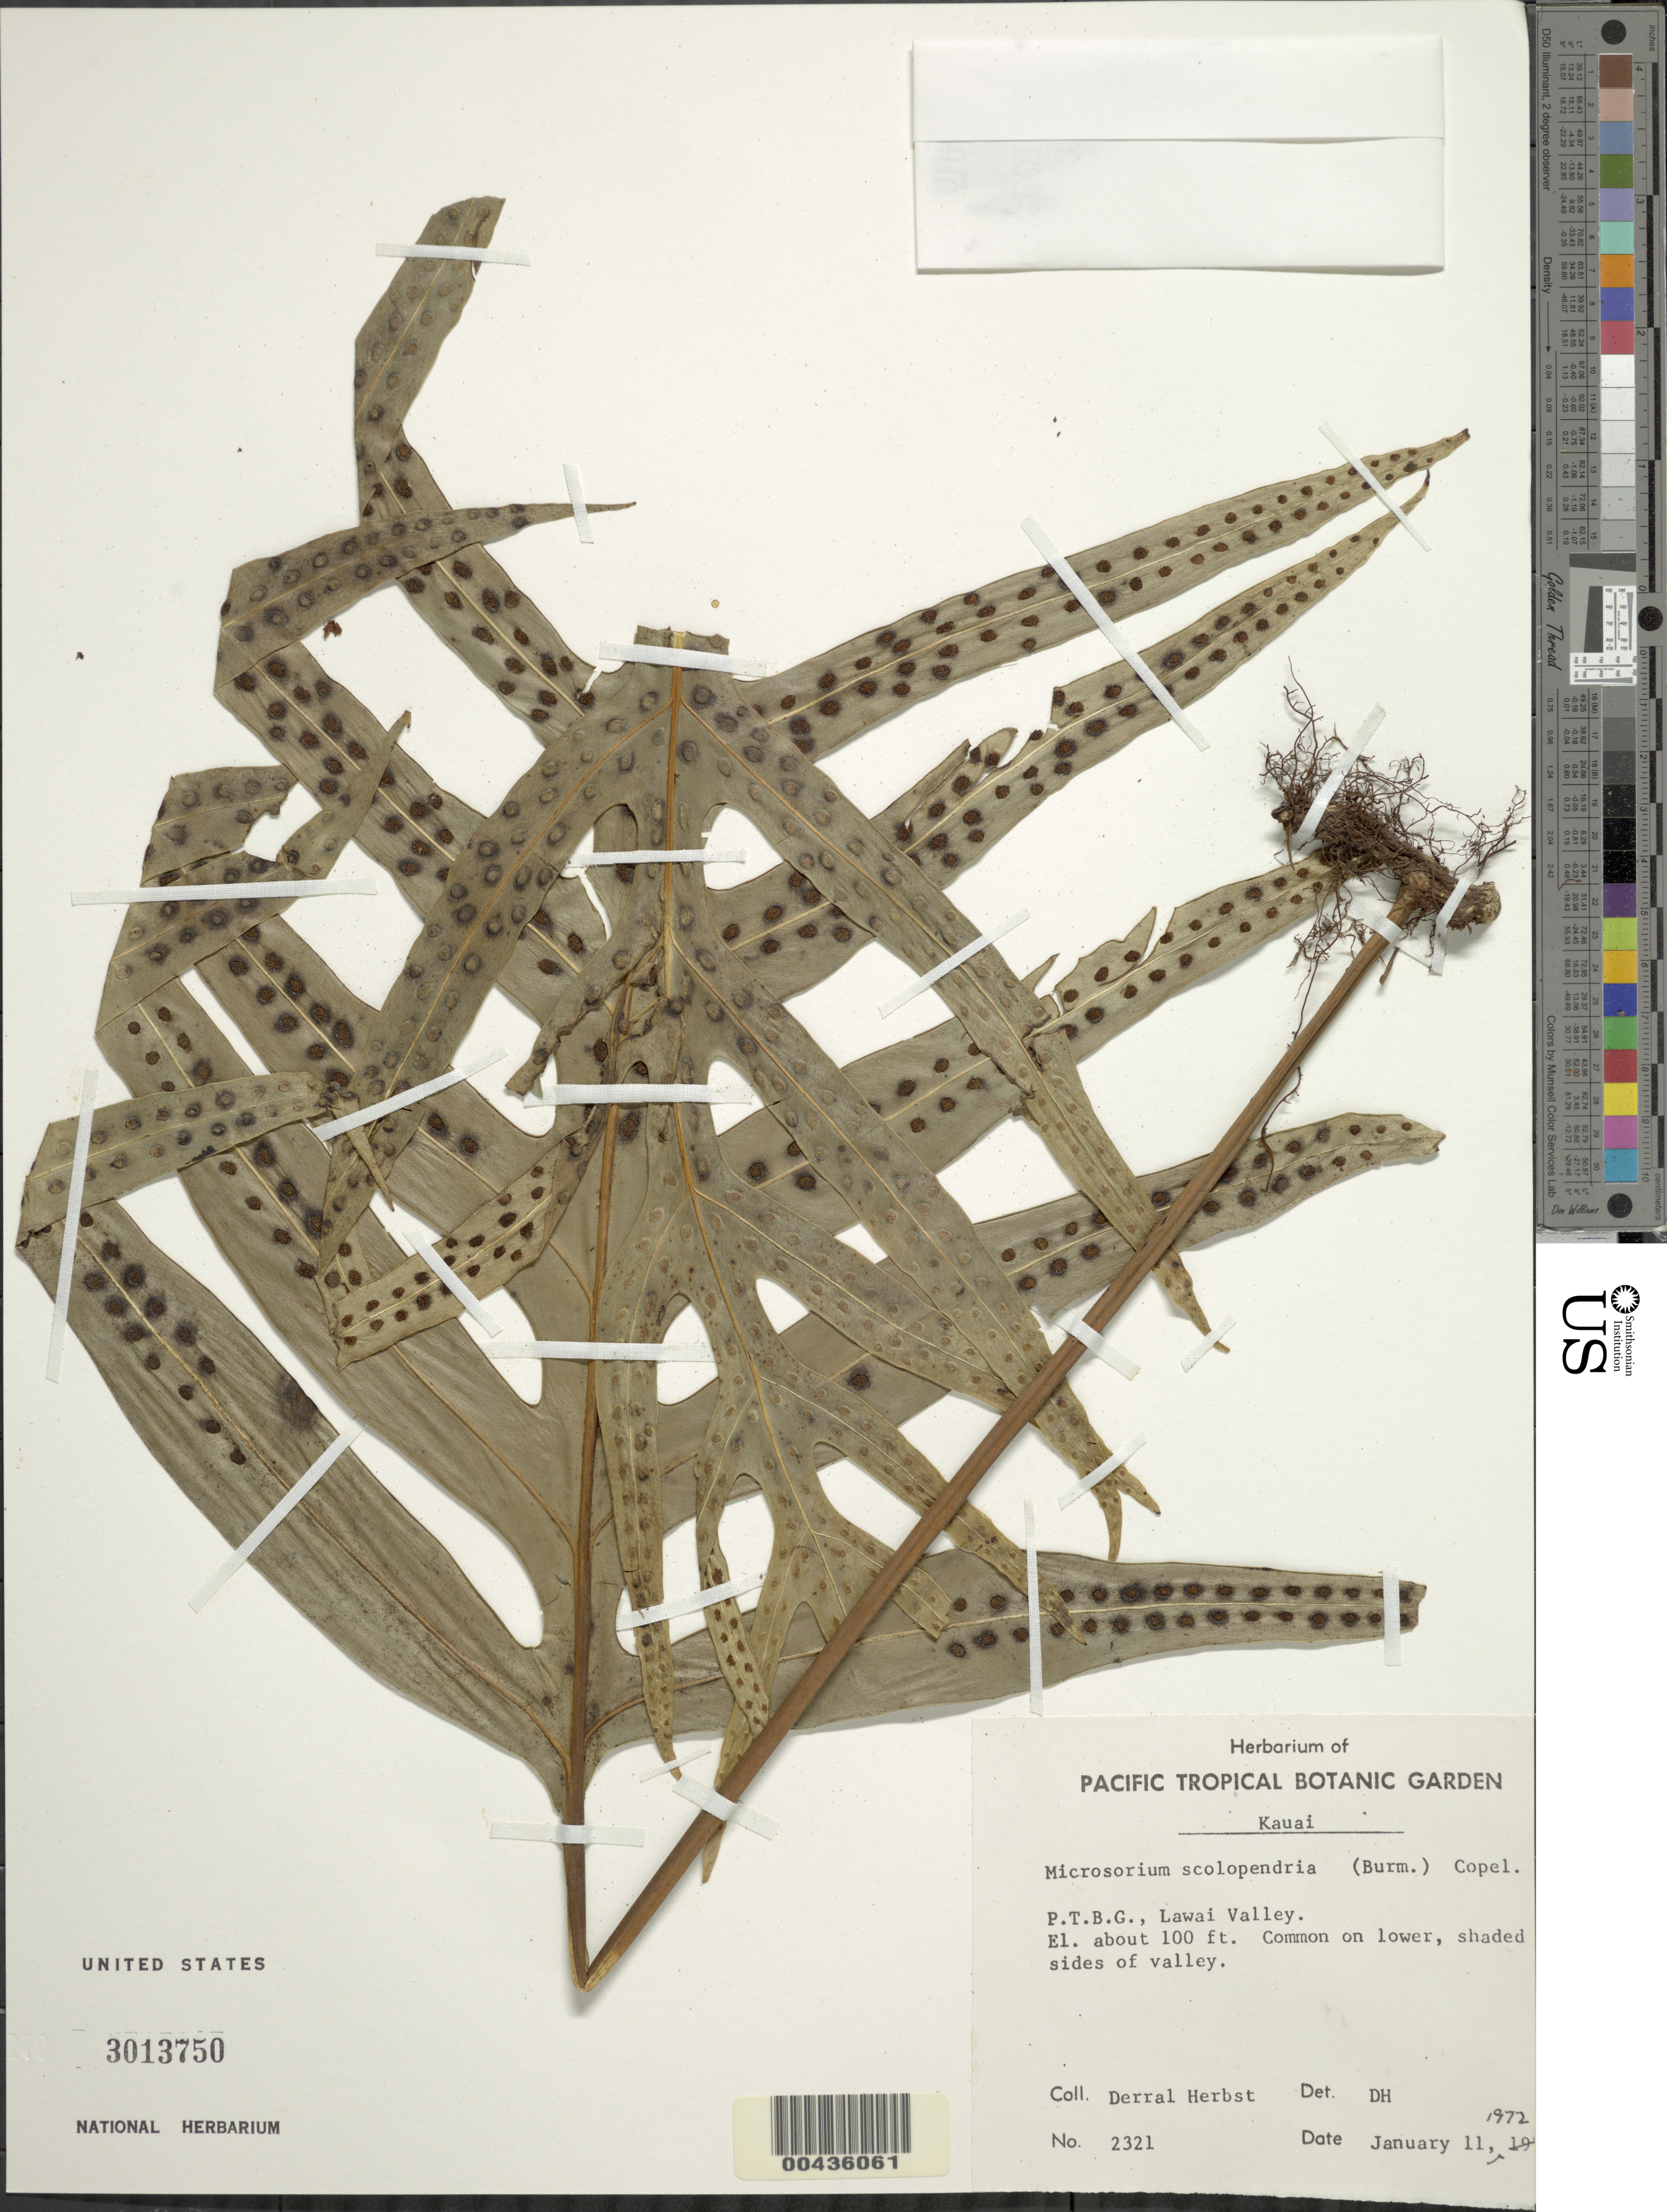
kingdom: Plantae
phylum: Tracheophyta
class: Polypodiopsida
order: Polypodiales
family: Polypodiaceae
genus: Polypodium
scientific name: Polypodium scolopendria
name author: Burm. f.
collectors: D. R. Herbst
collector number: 2321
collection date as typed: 11 Jan 1972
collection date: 1972-01-11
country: United States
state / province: Hawaii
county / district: Kauai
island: Kaua'i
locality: P.T.B.G., Lawai Valley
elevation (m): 30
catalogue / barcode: US 3013750